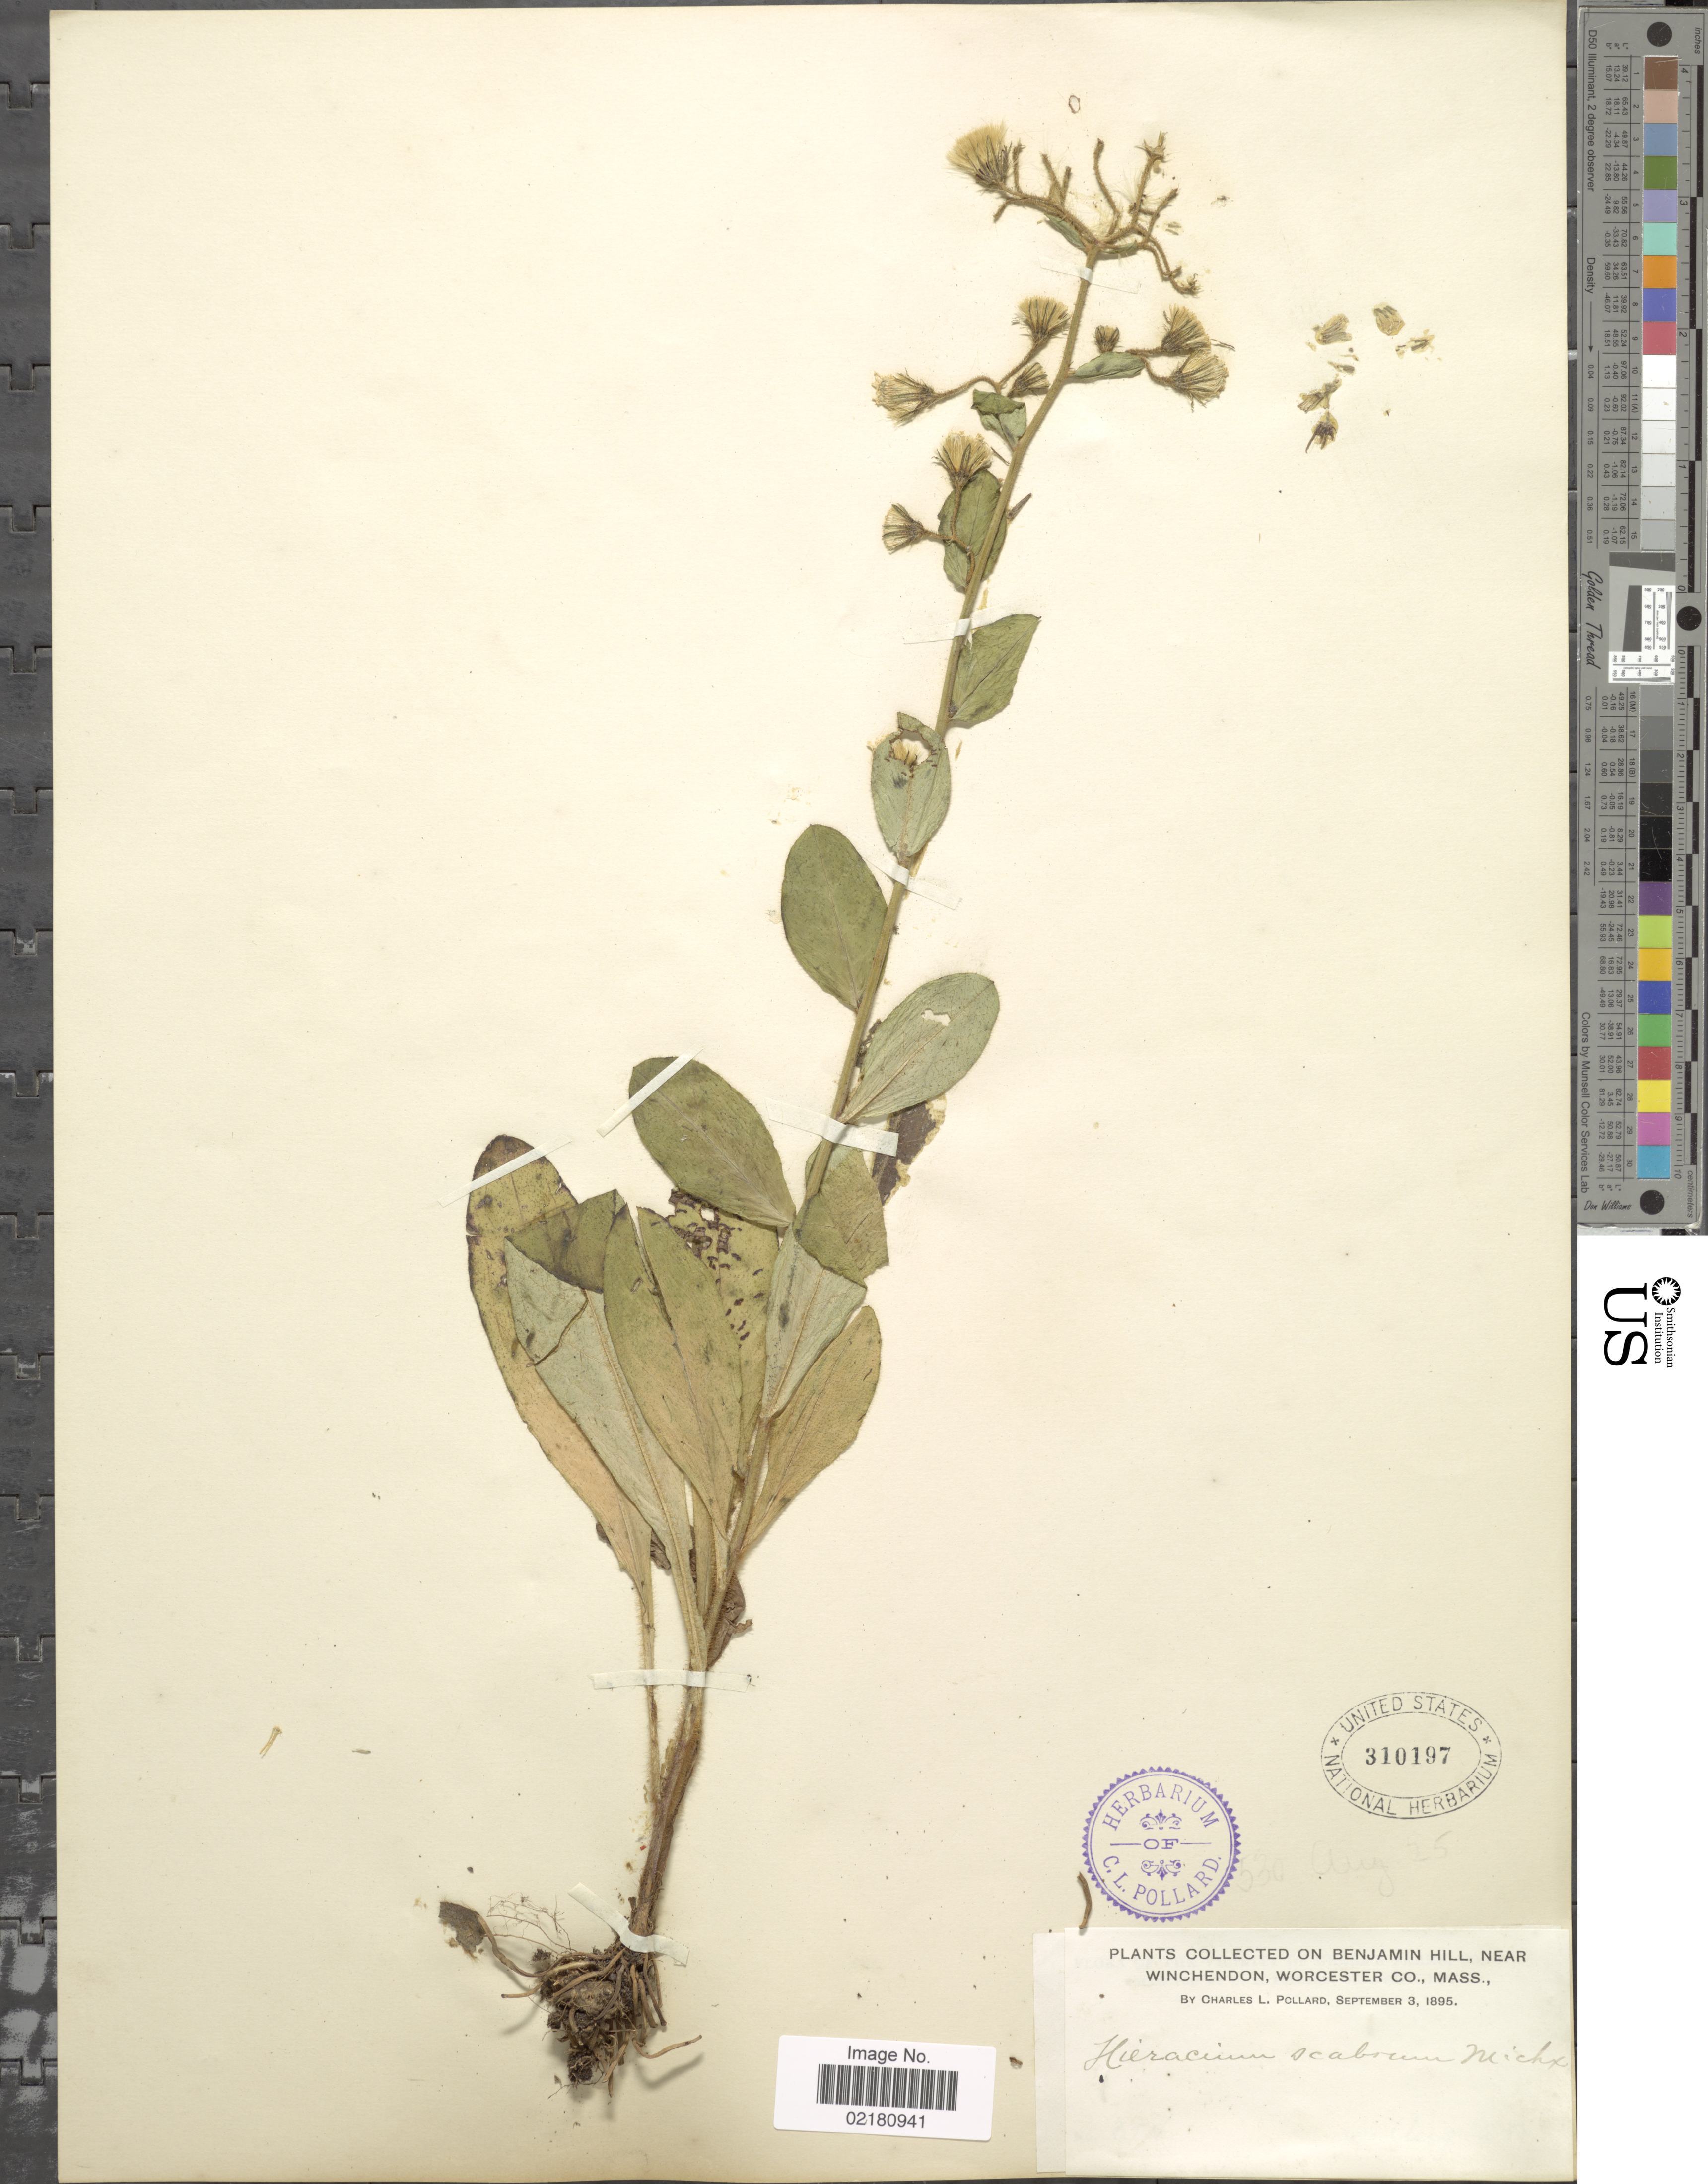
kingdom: Plantae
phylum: Tracheophyta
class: Magnoliopsida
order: Asterales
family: Asteraceae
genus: Pilosella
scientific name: Pilosella verruculata subsp. verruculata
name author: (Link) Soják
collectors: C. L. Pollard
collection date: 1895-09-03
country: United States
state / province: Massachusetts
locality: Benjamin Hill, near Winchendon, Worcester Co.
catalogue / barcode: US 310197